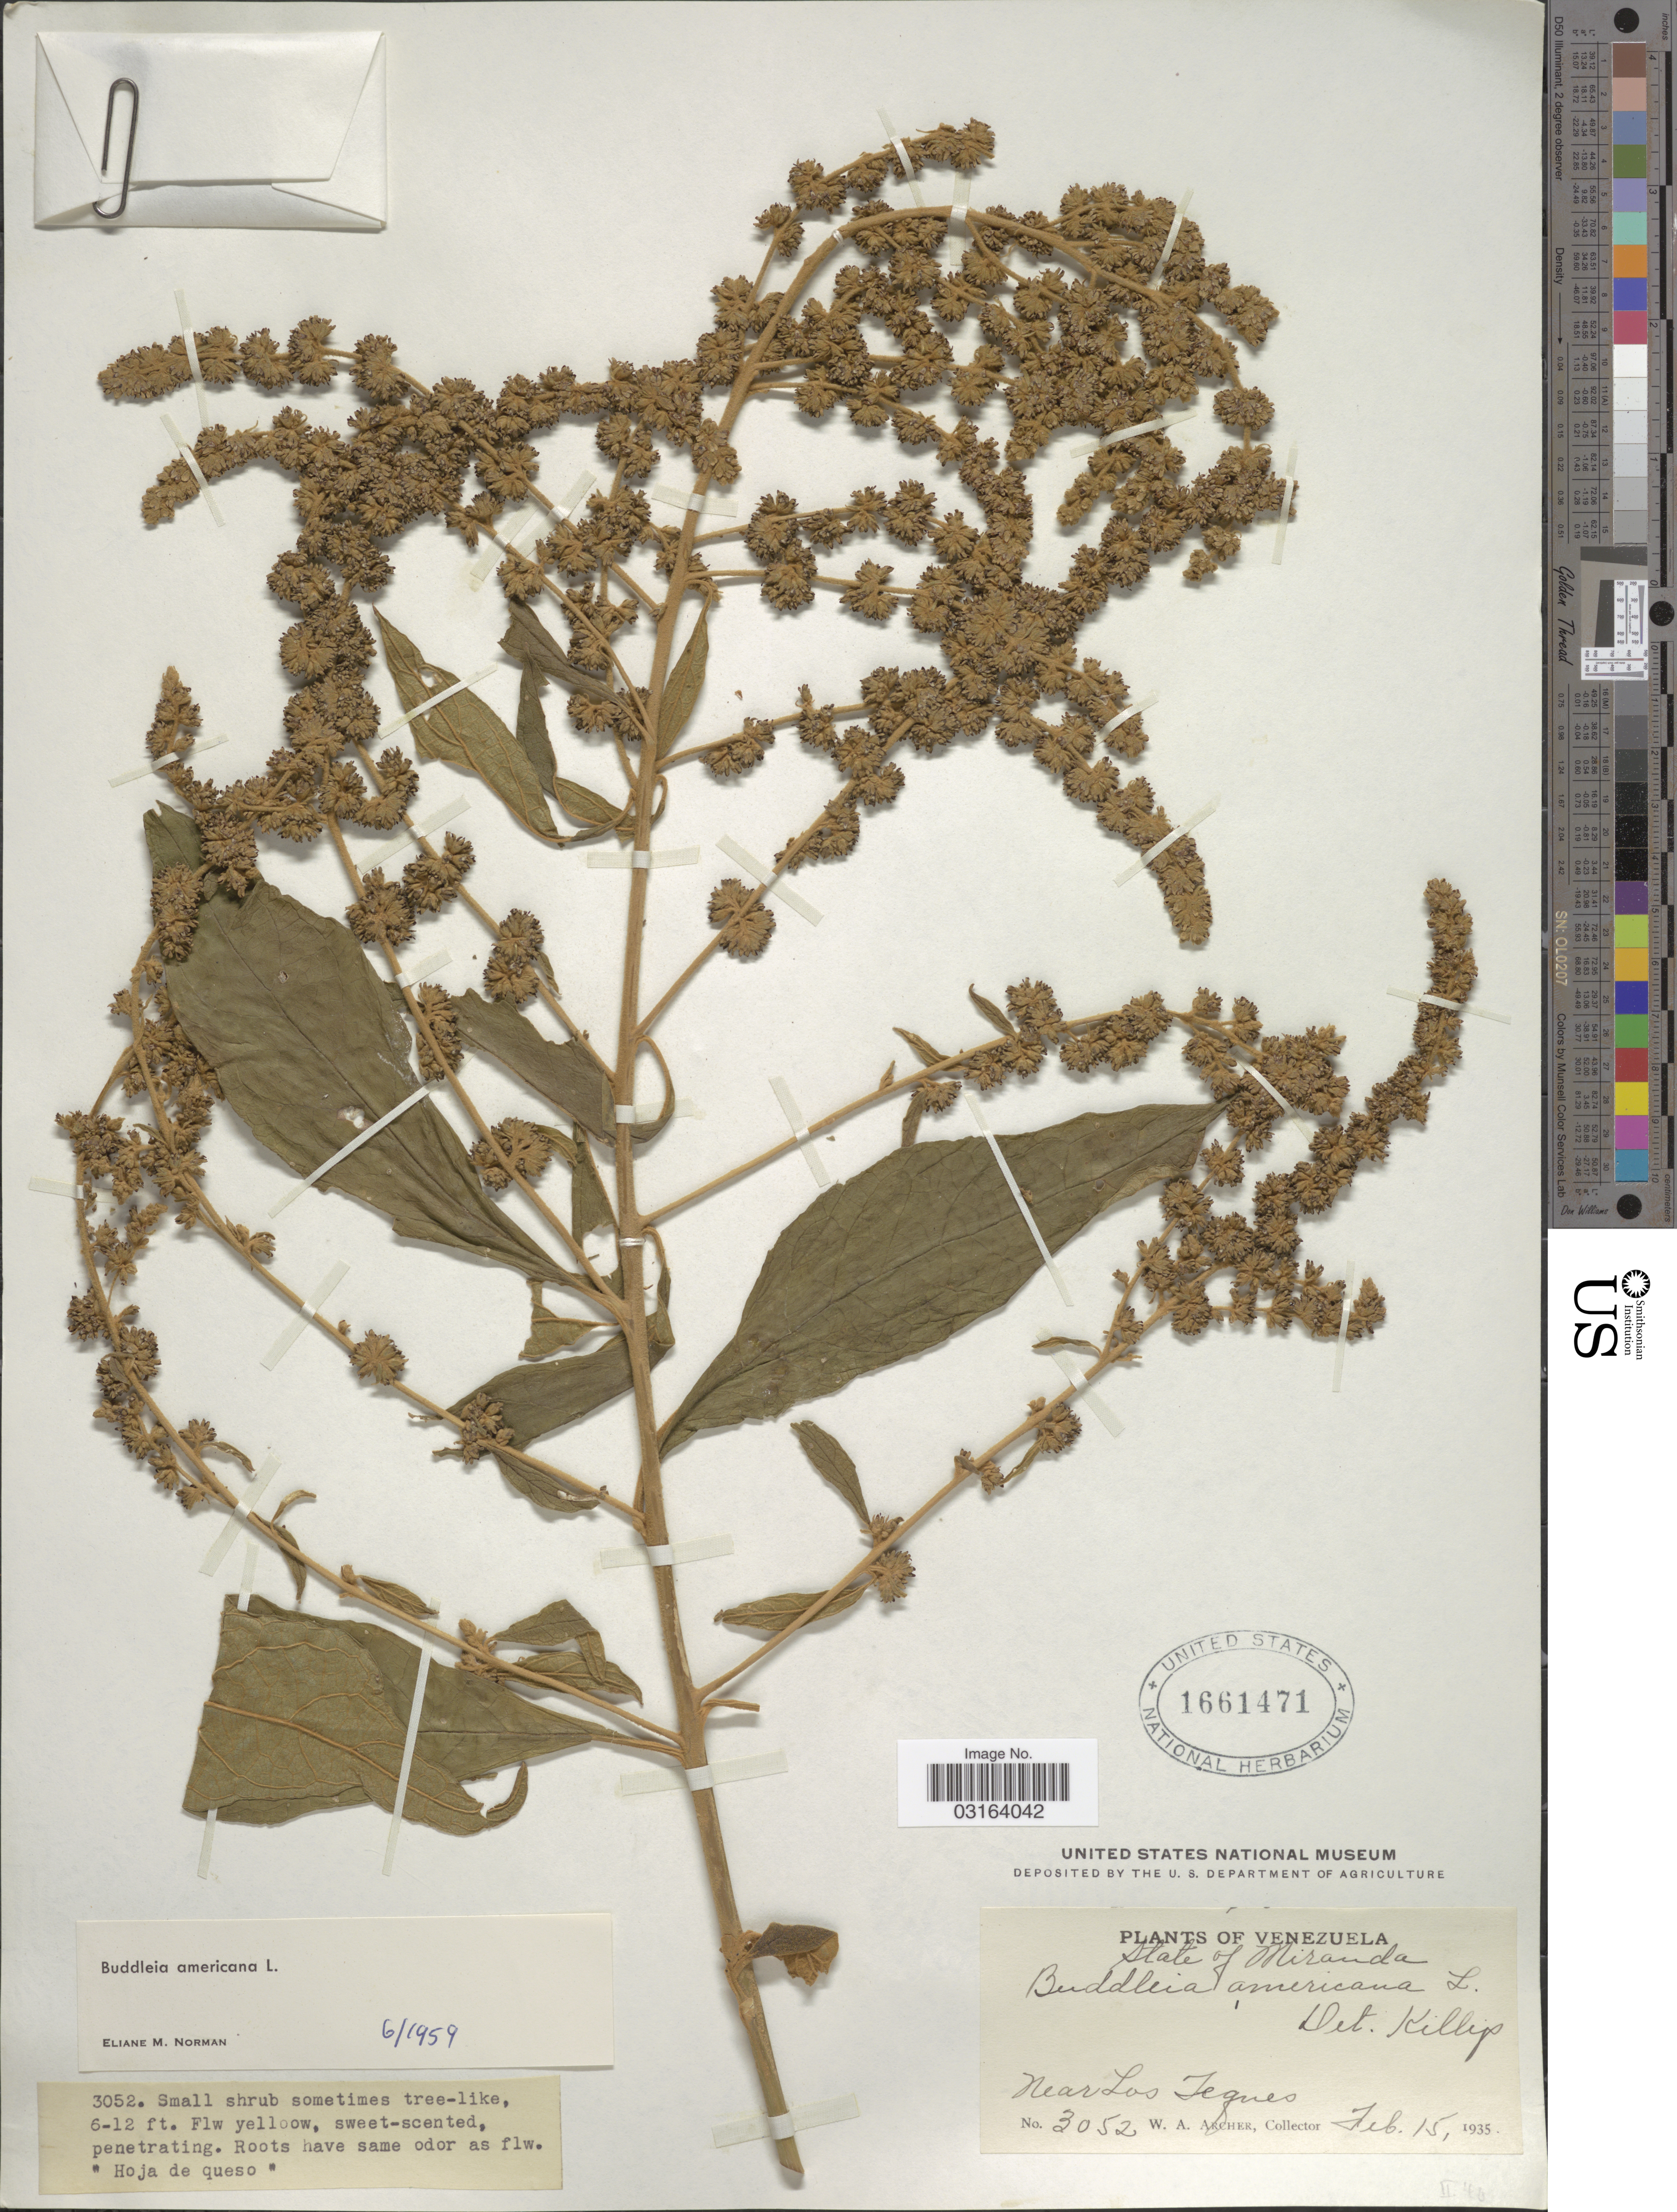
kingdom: Plantae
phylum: Tracheophyta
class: Magnoliopsida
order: Lamiales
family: Scrophulariaceae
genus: Buddleja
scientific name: Buddleja americana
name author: L.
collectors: W. Archer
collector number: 3052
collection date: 1935-02-15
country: Venezuela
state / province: Miranda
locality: Near Los Teques.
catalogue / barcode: US 1661471